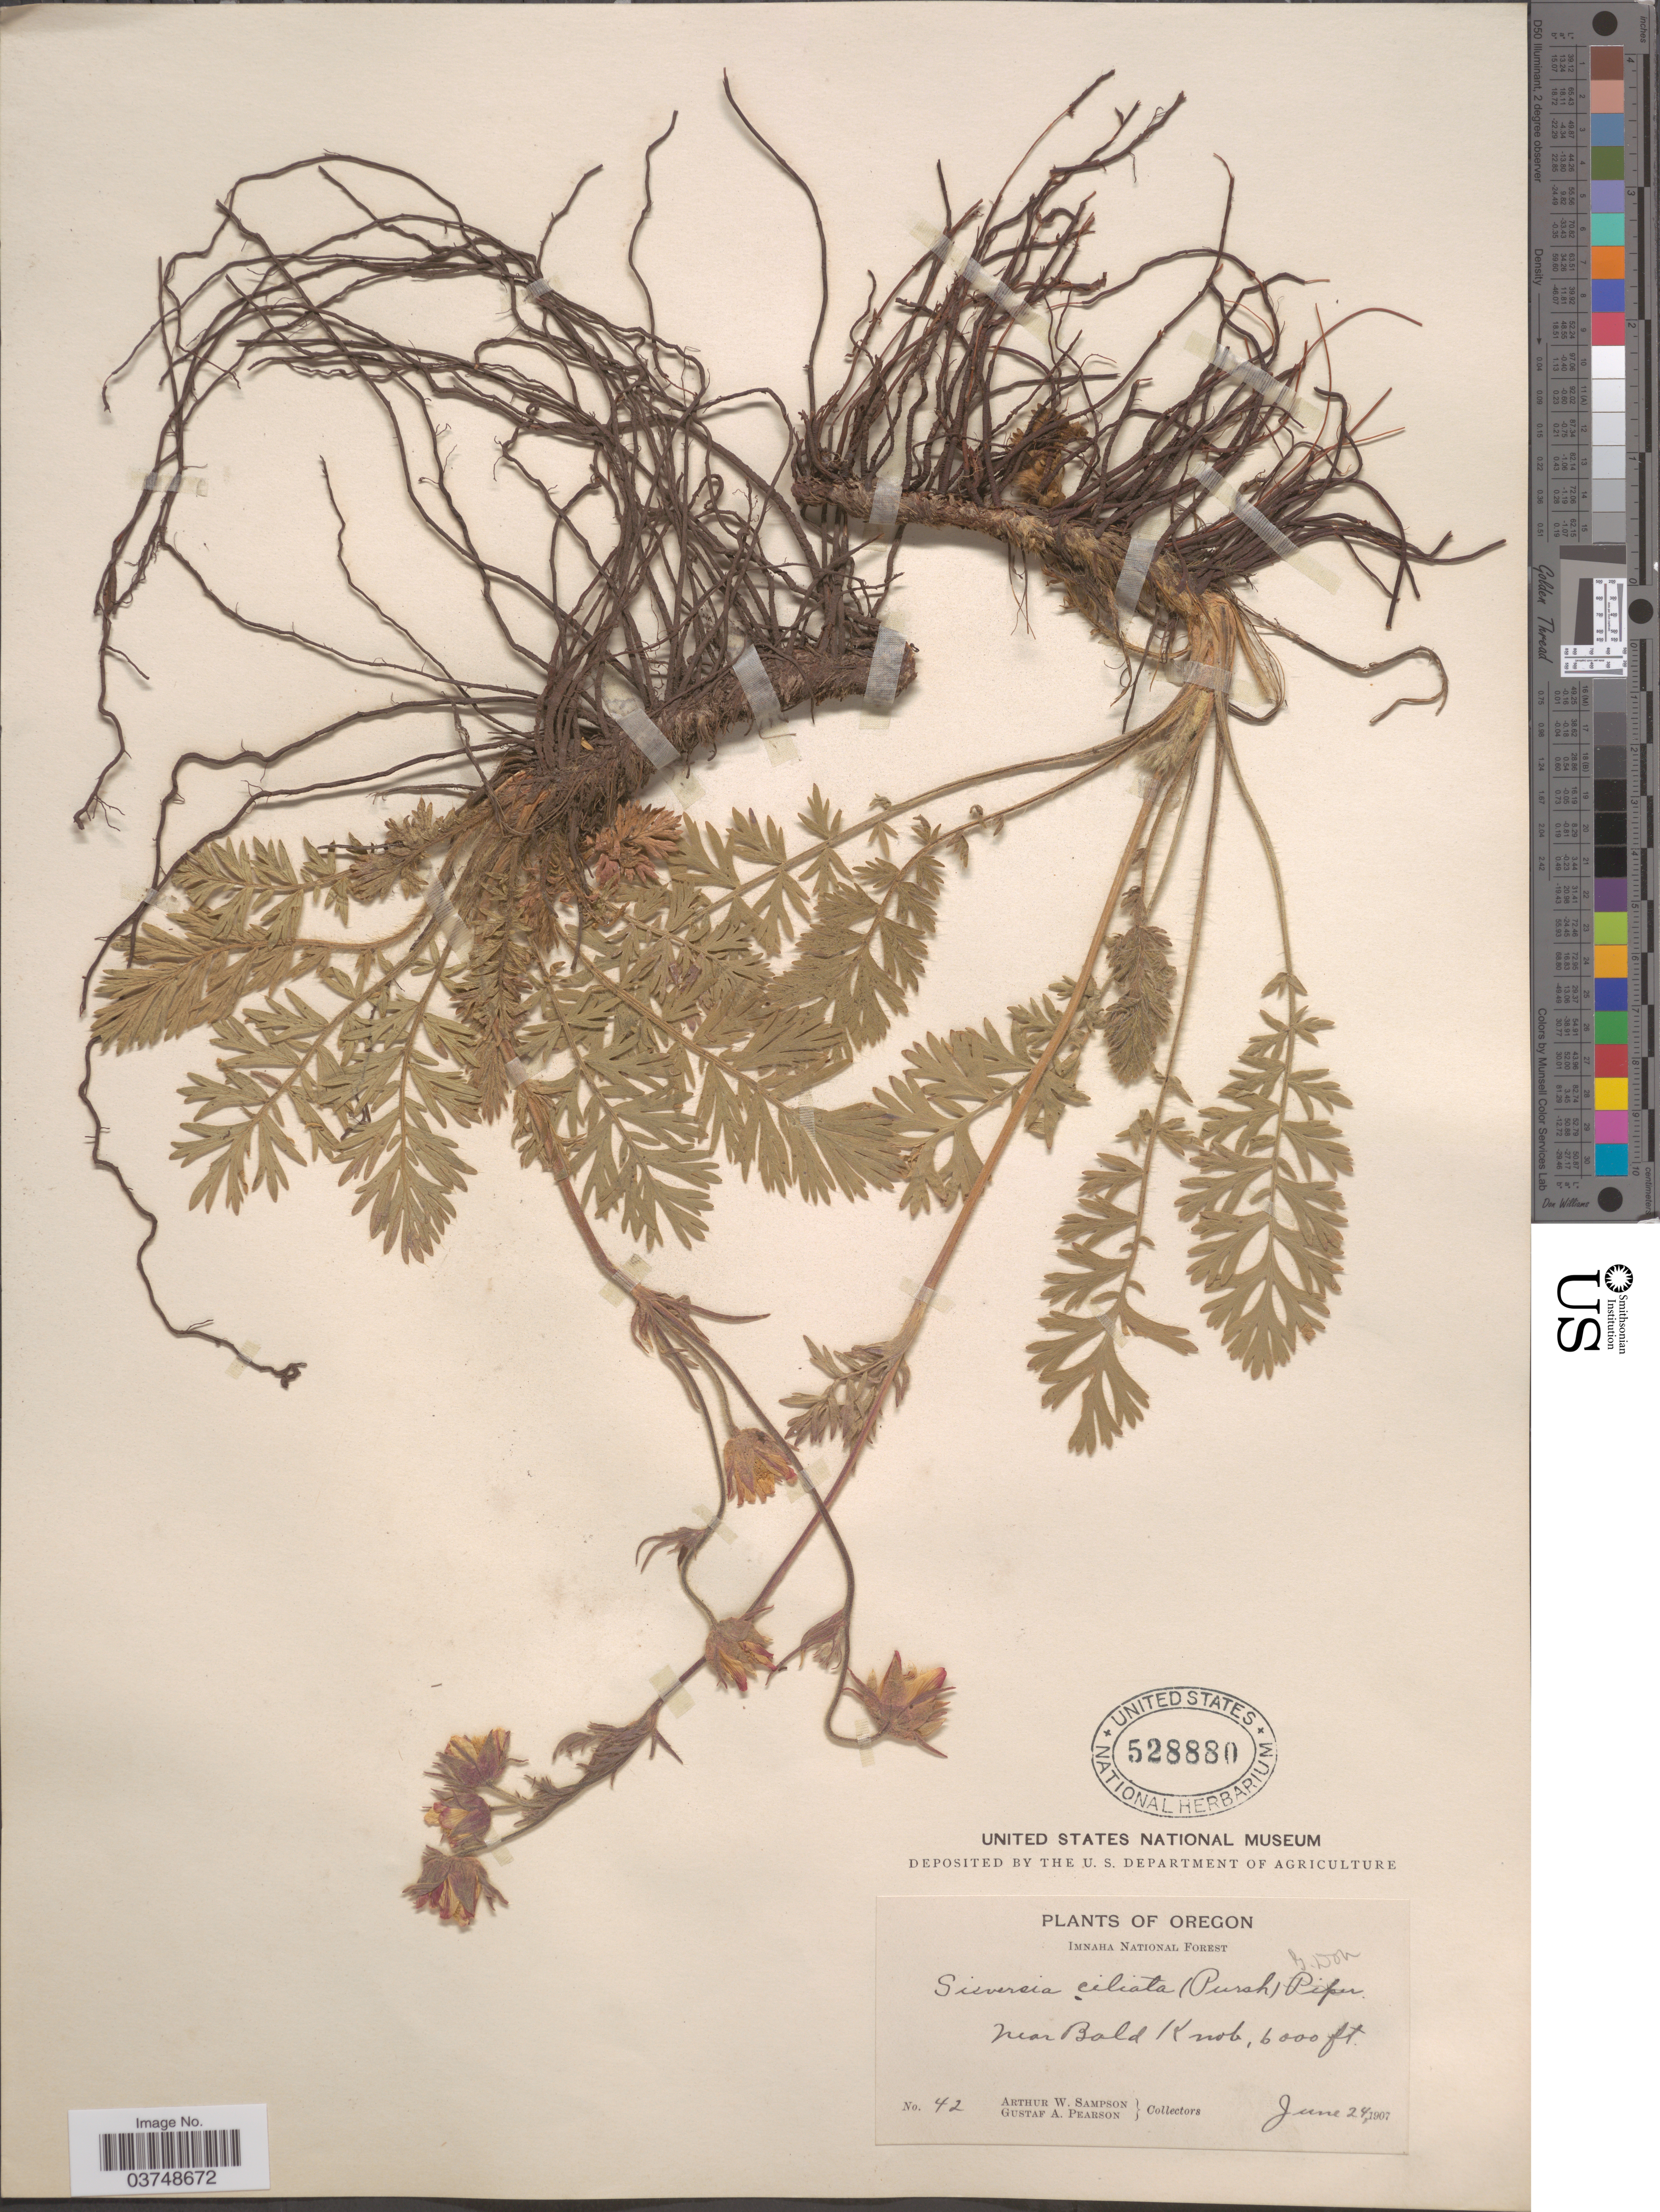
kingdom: Plantae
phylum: Tracheophyta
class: Magnoliopsida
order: Rosales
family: Rosaceae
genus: Geum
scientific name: Geum triflorum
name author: Pursh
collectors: A. Sampson & G. Pearson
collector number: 42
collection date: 1907-06-24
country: United States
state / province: Oregon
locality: Imnaha National Forest. Near Bald Knob.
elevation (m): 1829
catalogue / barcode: US 528880